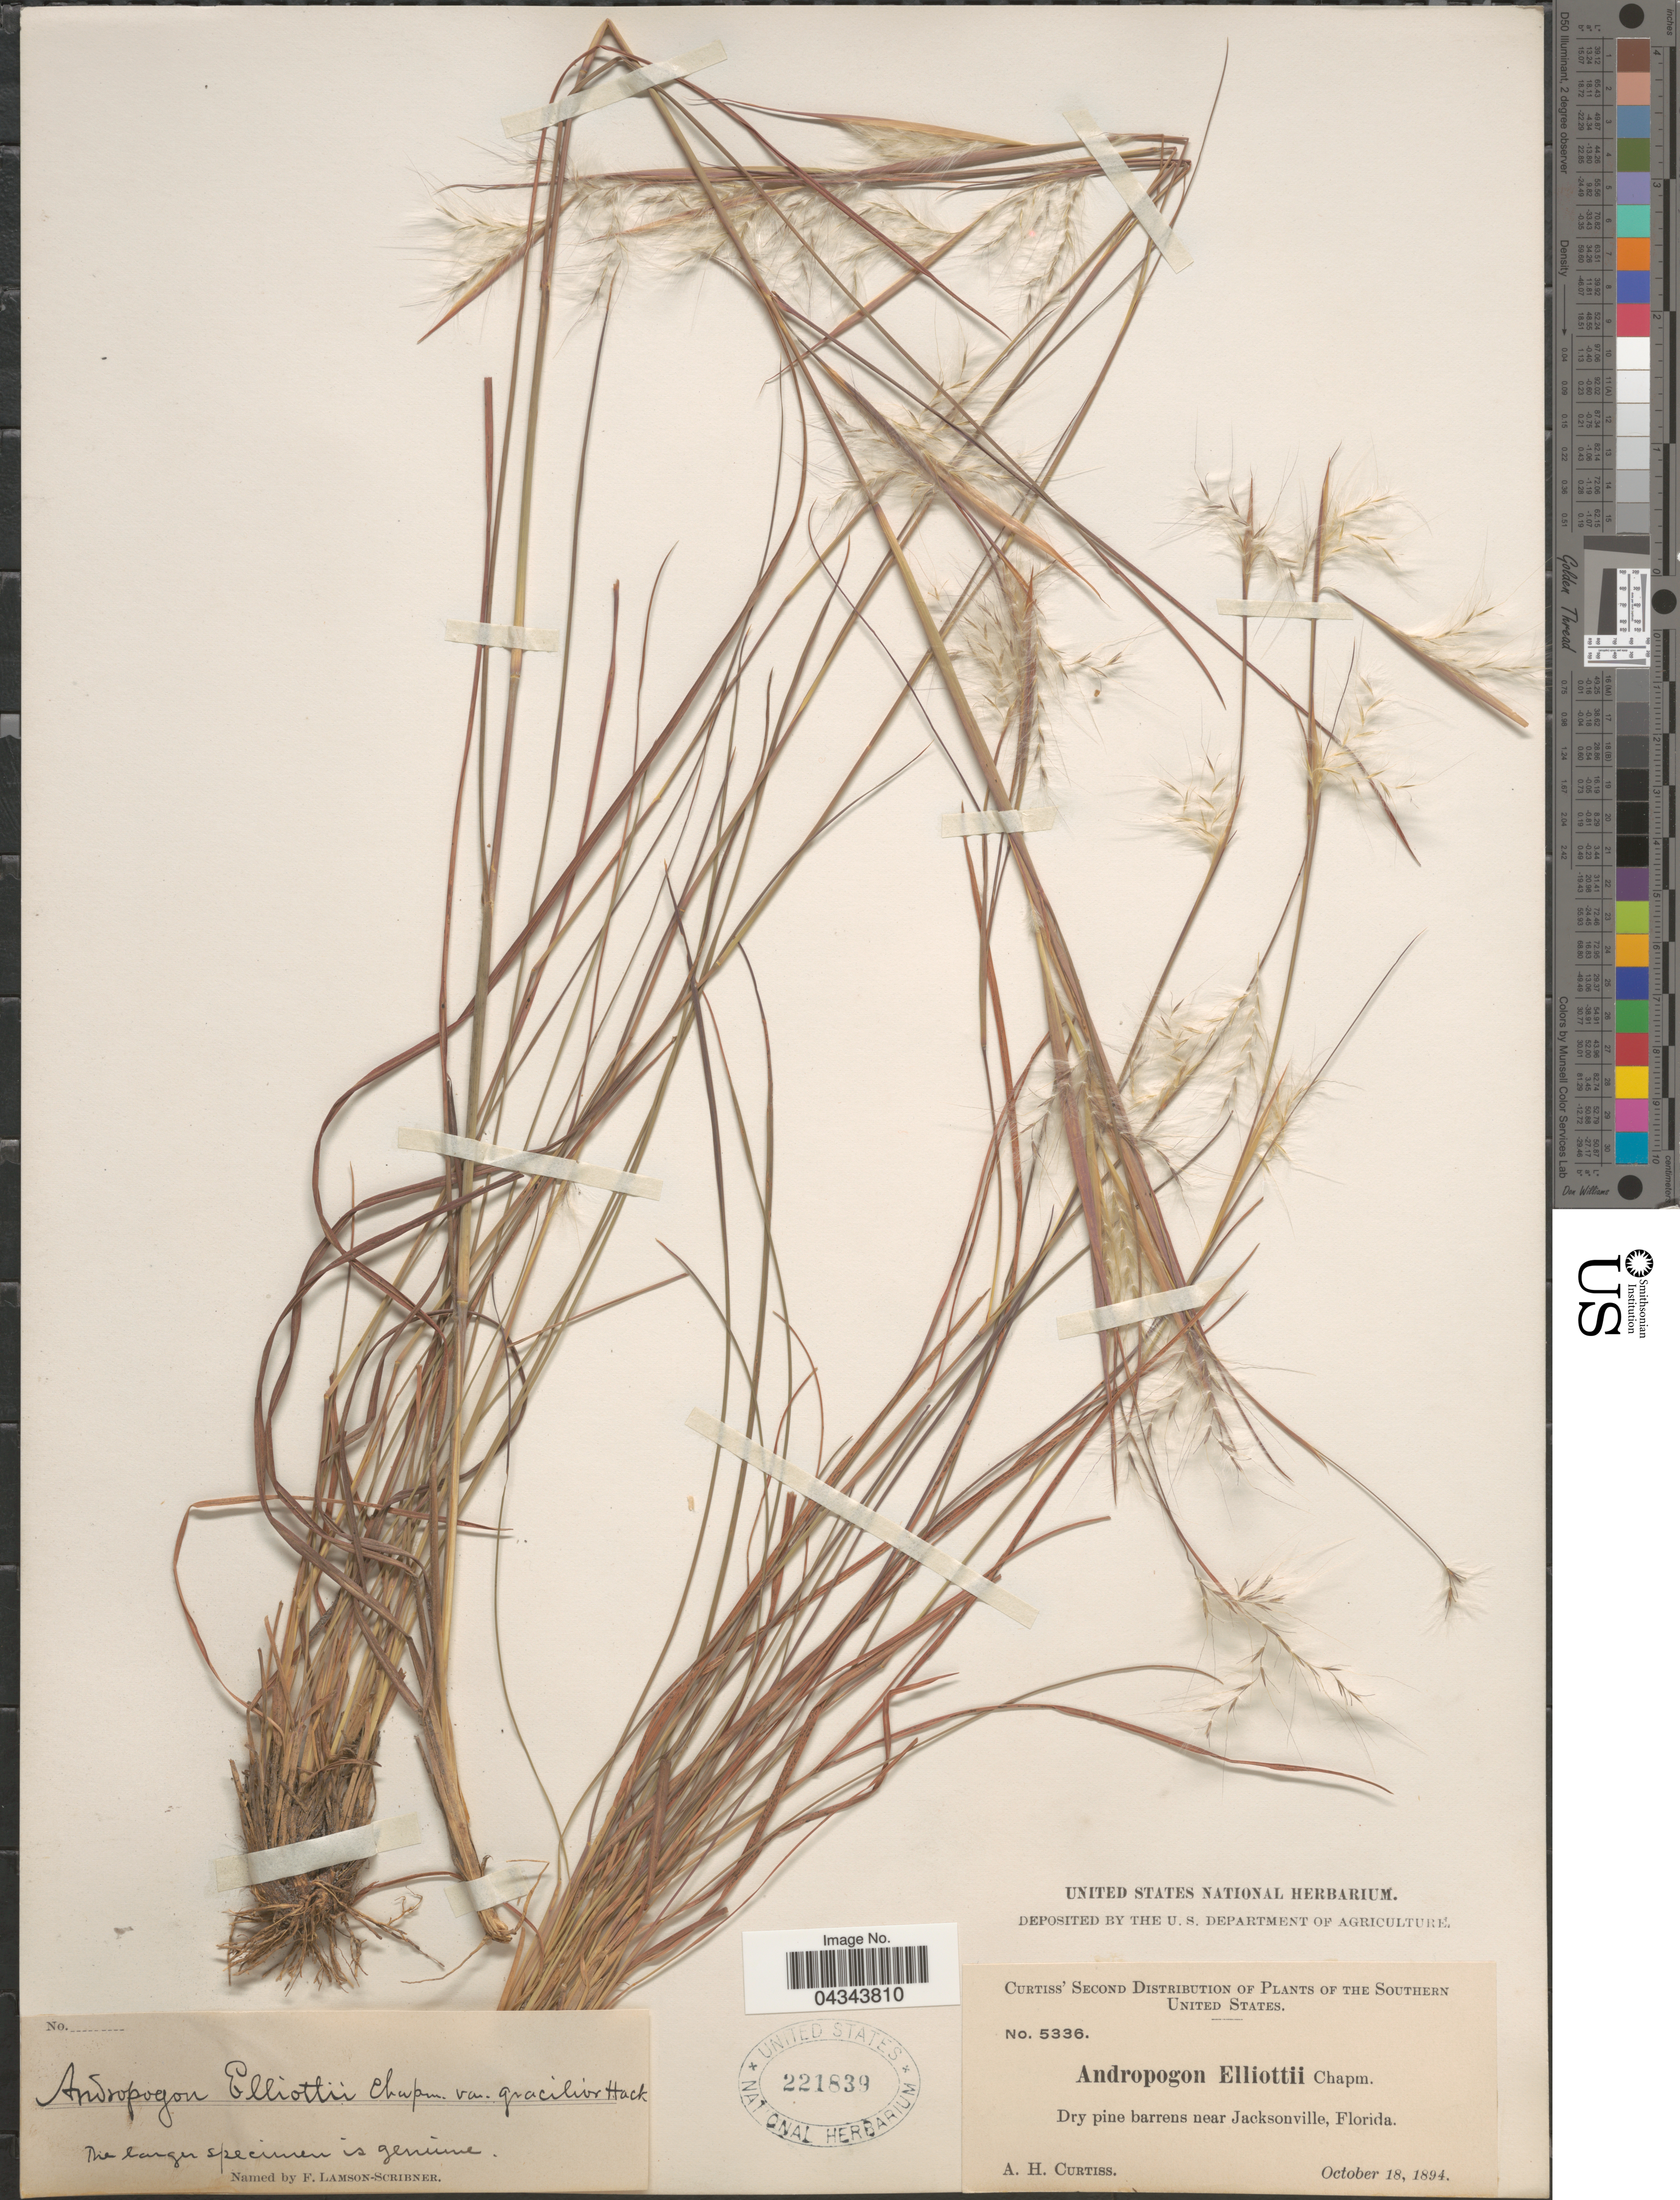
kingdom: Plantae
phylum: Tracheophyta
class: Liliopsida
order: Poales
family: Poaceae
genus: Andropogon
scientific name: Andropogon ternarius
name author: Michx.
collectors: A. H. Curtiss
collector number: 5336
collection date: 1894-10-18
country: United States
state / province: Florida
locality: The Southern United States. Near Jacksonville.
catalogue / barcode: US 221839